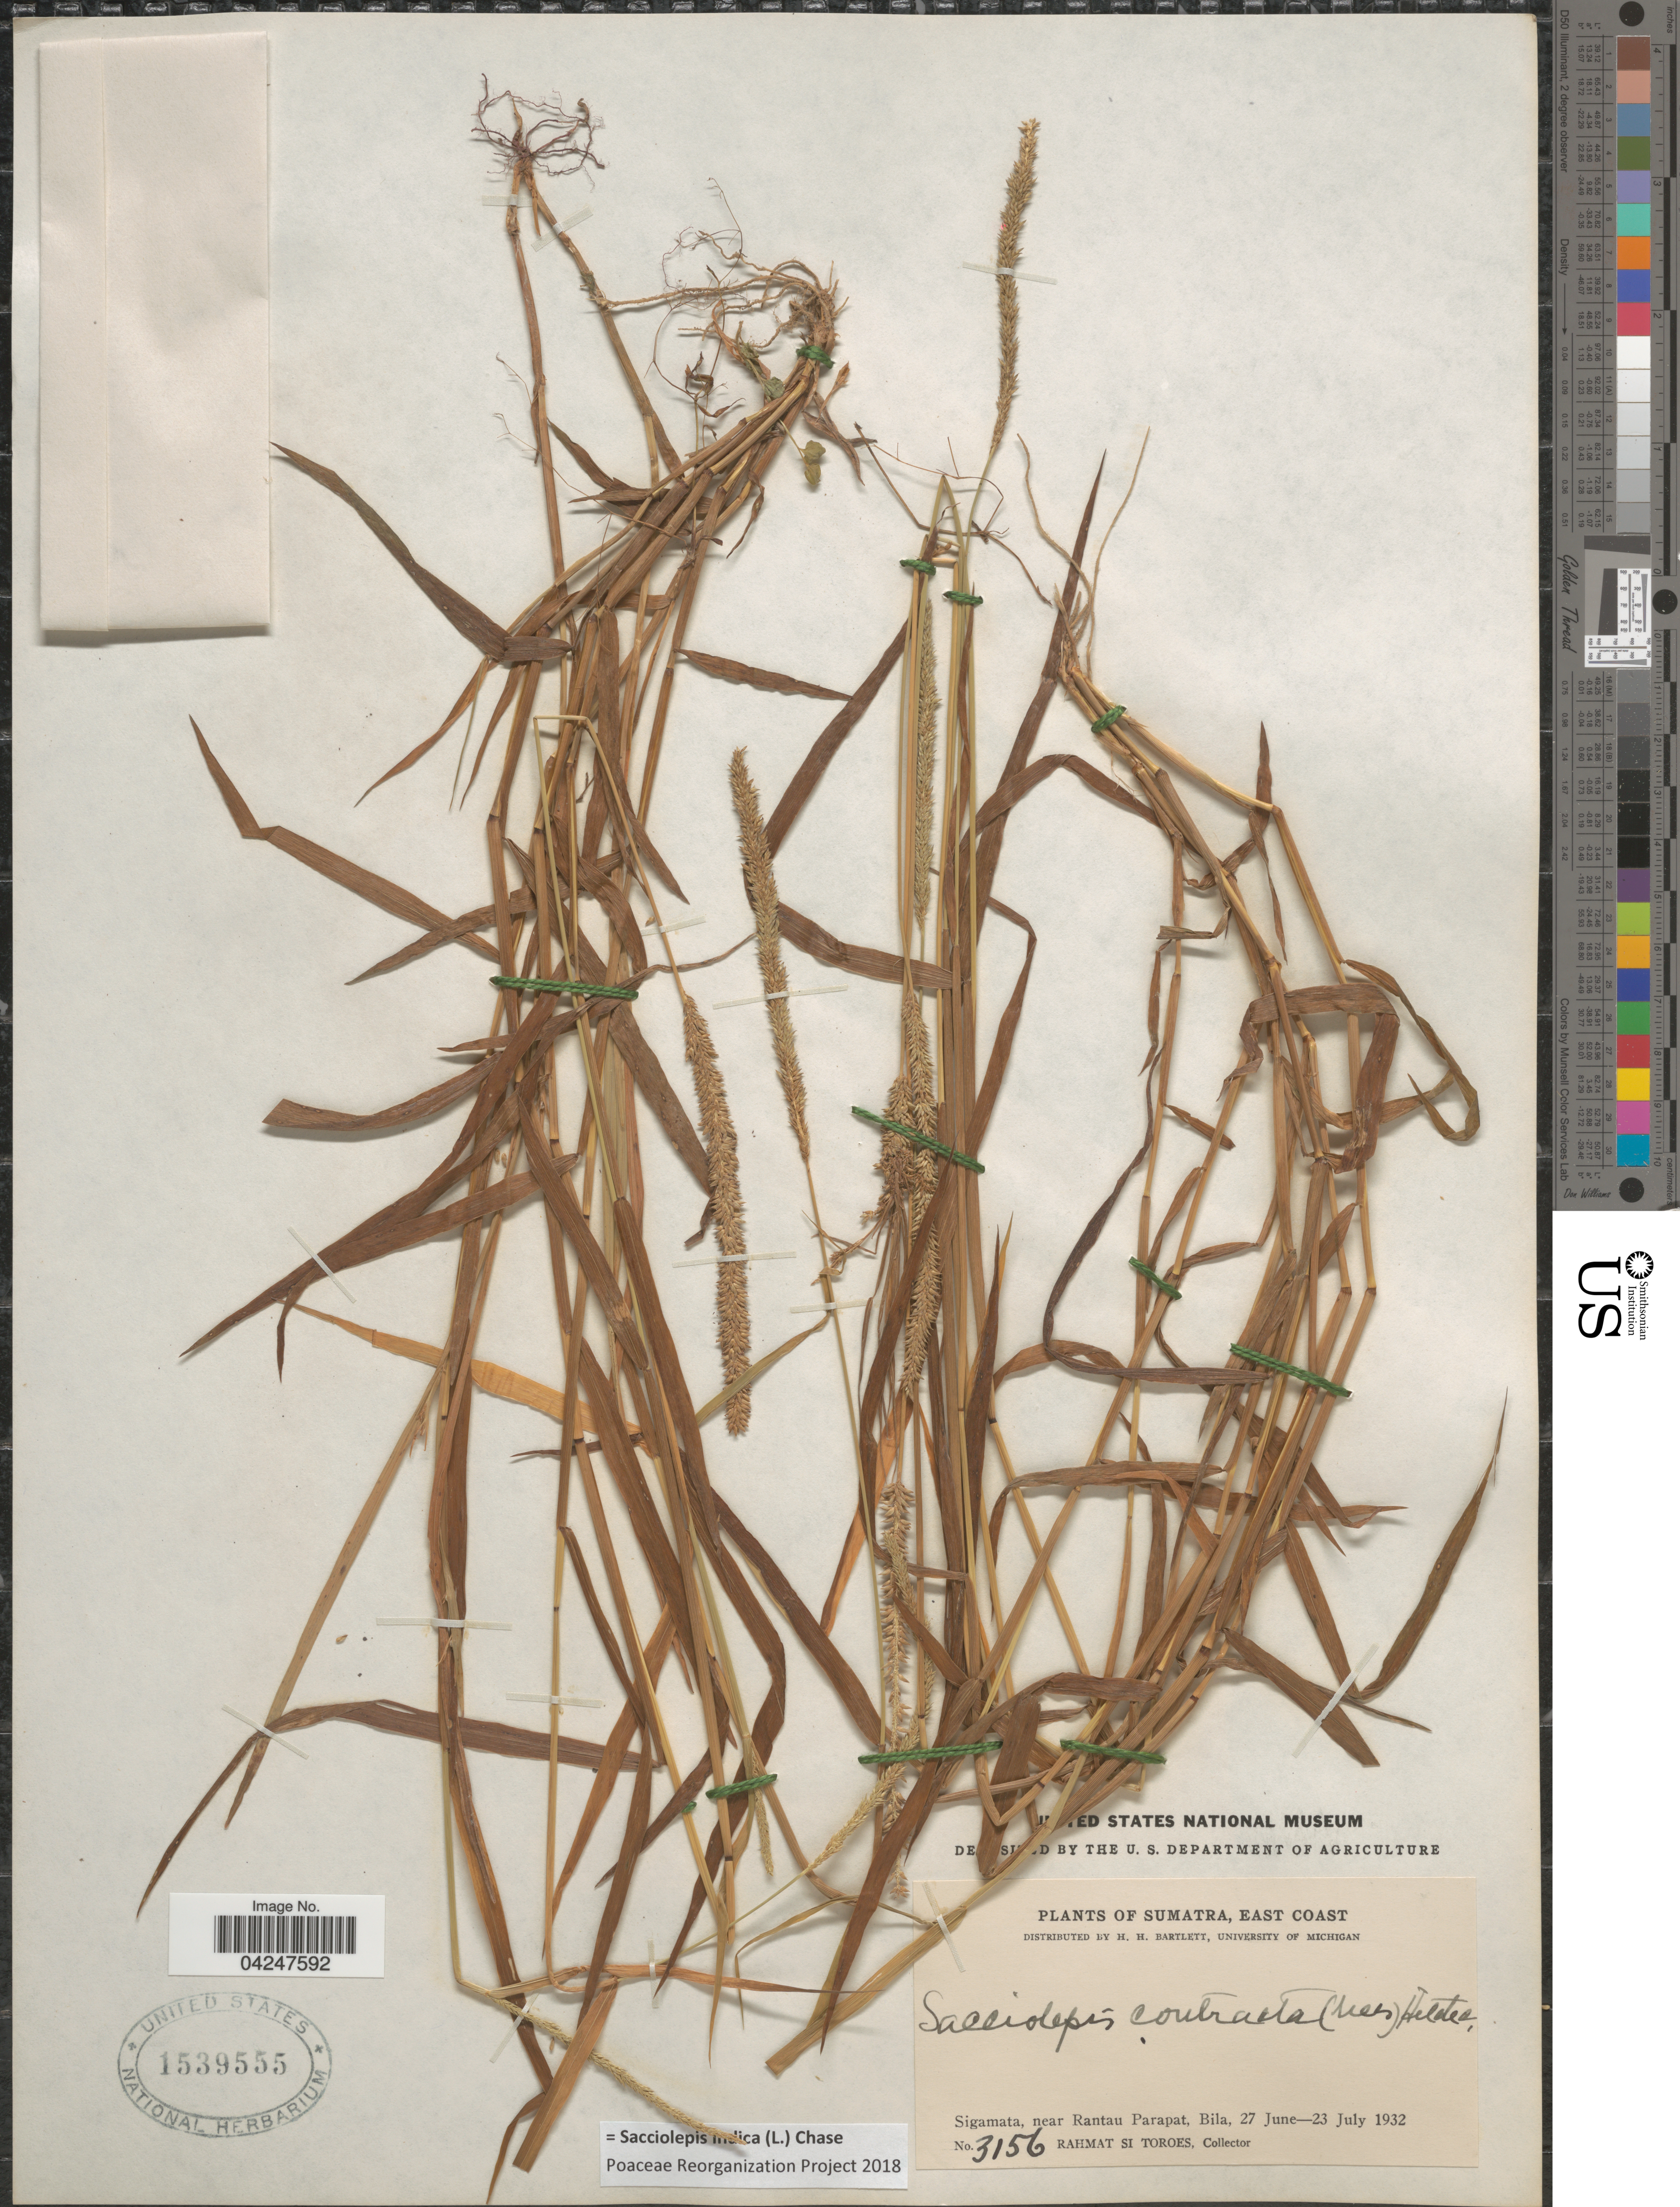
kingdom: Plantae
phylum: Tracheophyta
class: Liliopsida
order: Poales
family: Poaceae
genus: Sacciolepis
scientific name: Sacciolepis indica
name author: (L.) Chase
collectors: Rahmat Si Boeea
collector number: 3156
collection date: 1932-06-27/1932-07-23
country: Indonesia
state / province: Sumatra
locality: East Coast. Sigamata, near Rantau Parapat, Bila.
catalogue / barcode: US 1539555